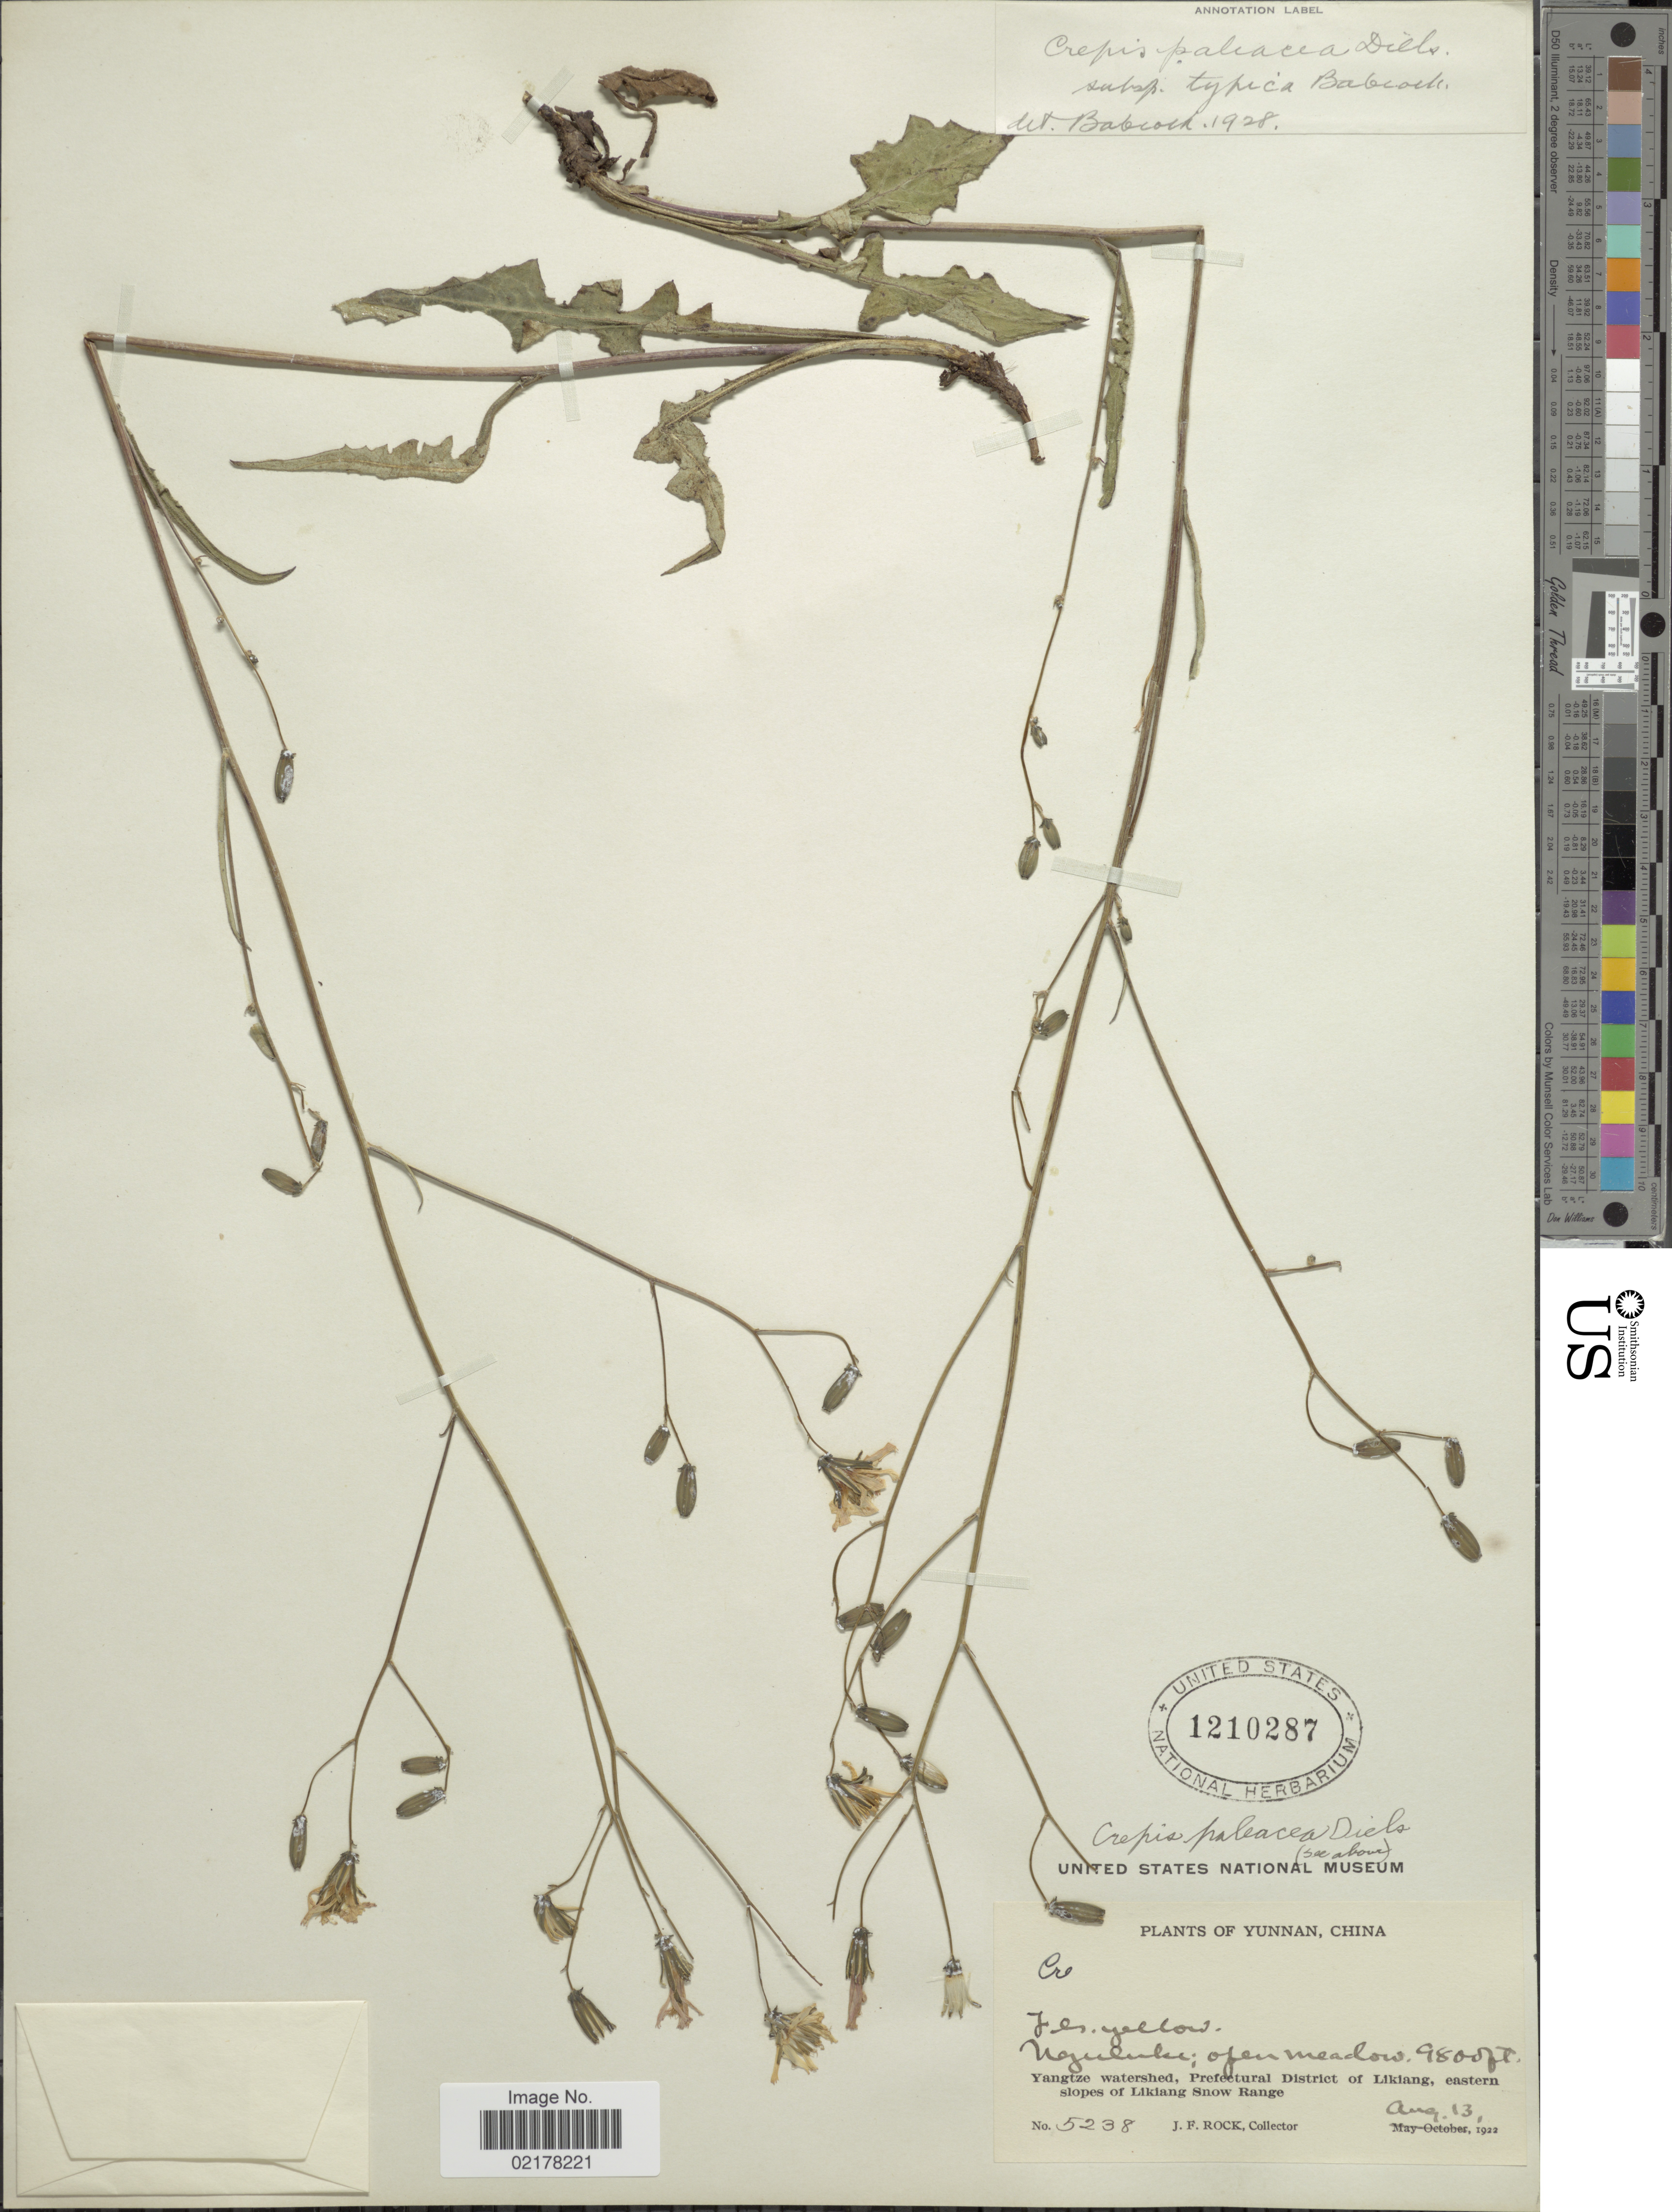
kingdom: Plantae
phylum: Tracheophyta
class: Magnoliopsida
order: Asterales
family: Asteraceae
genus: Youngia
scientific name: Youngia paleacea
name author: (Diels) Babc. & Stebbins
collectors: J. F. Rock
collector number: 5238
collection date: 1922-08-13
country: China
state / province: Yunnan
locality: Yunnan, Yangtze watershed, Prefectural District of Likian, eastern slopes of Likiang Snow Range. Nguluhe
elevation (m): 2987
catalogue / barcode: US 1210287